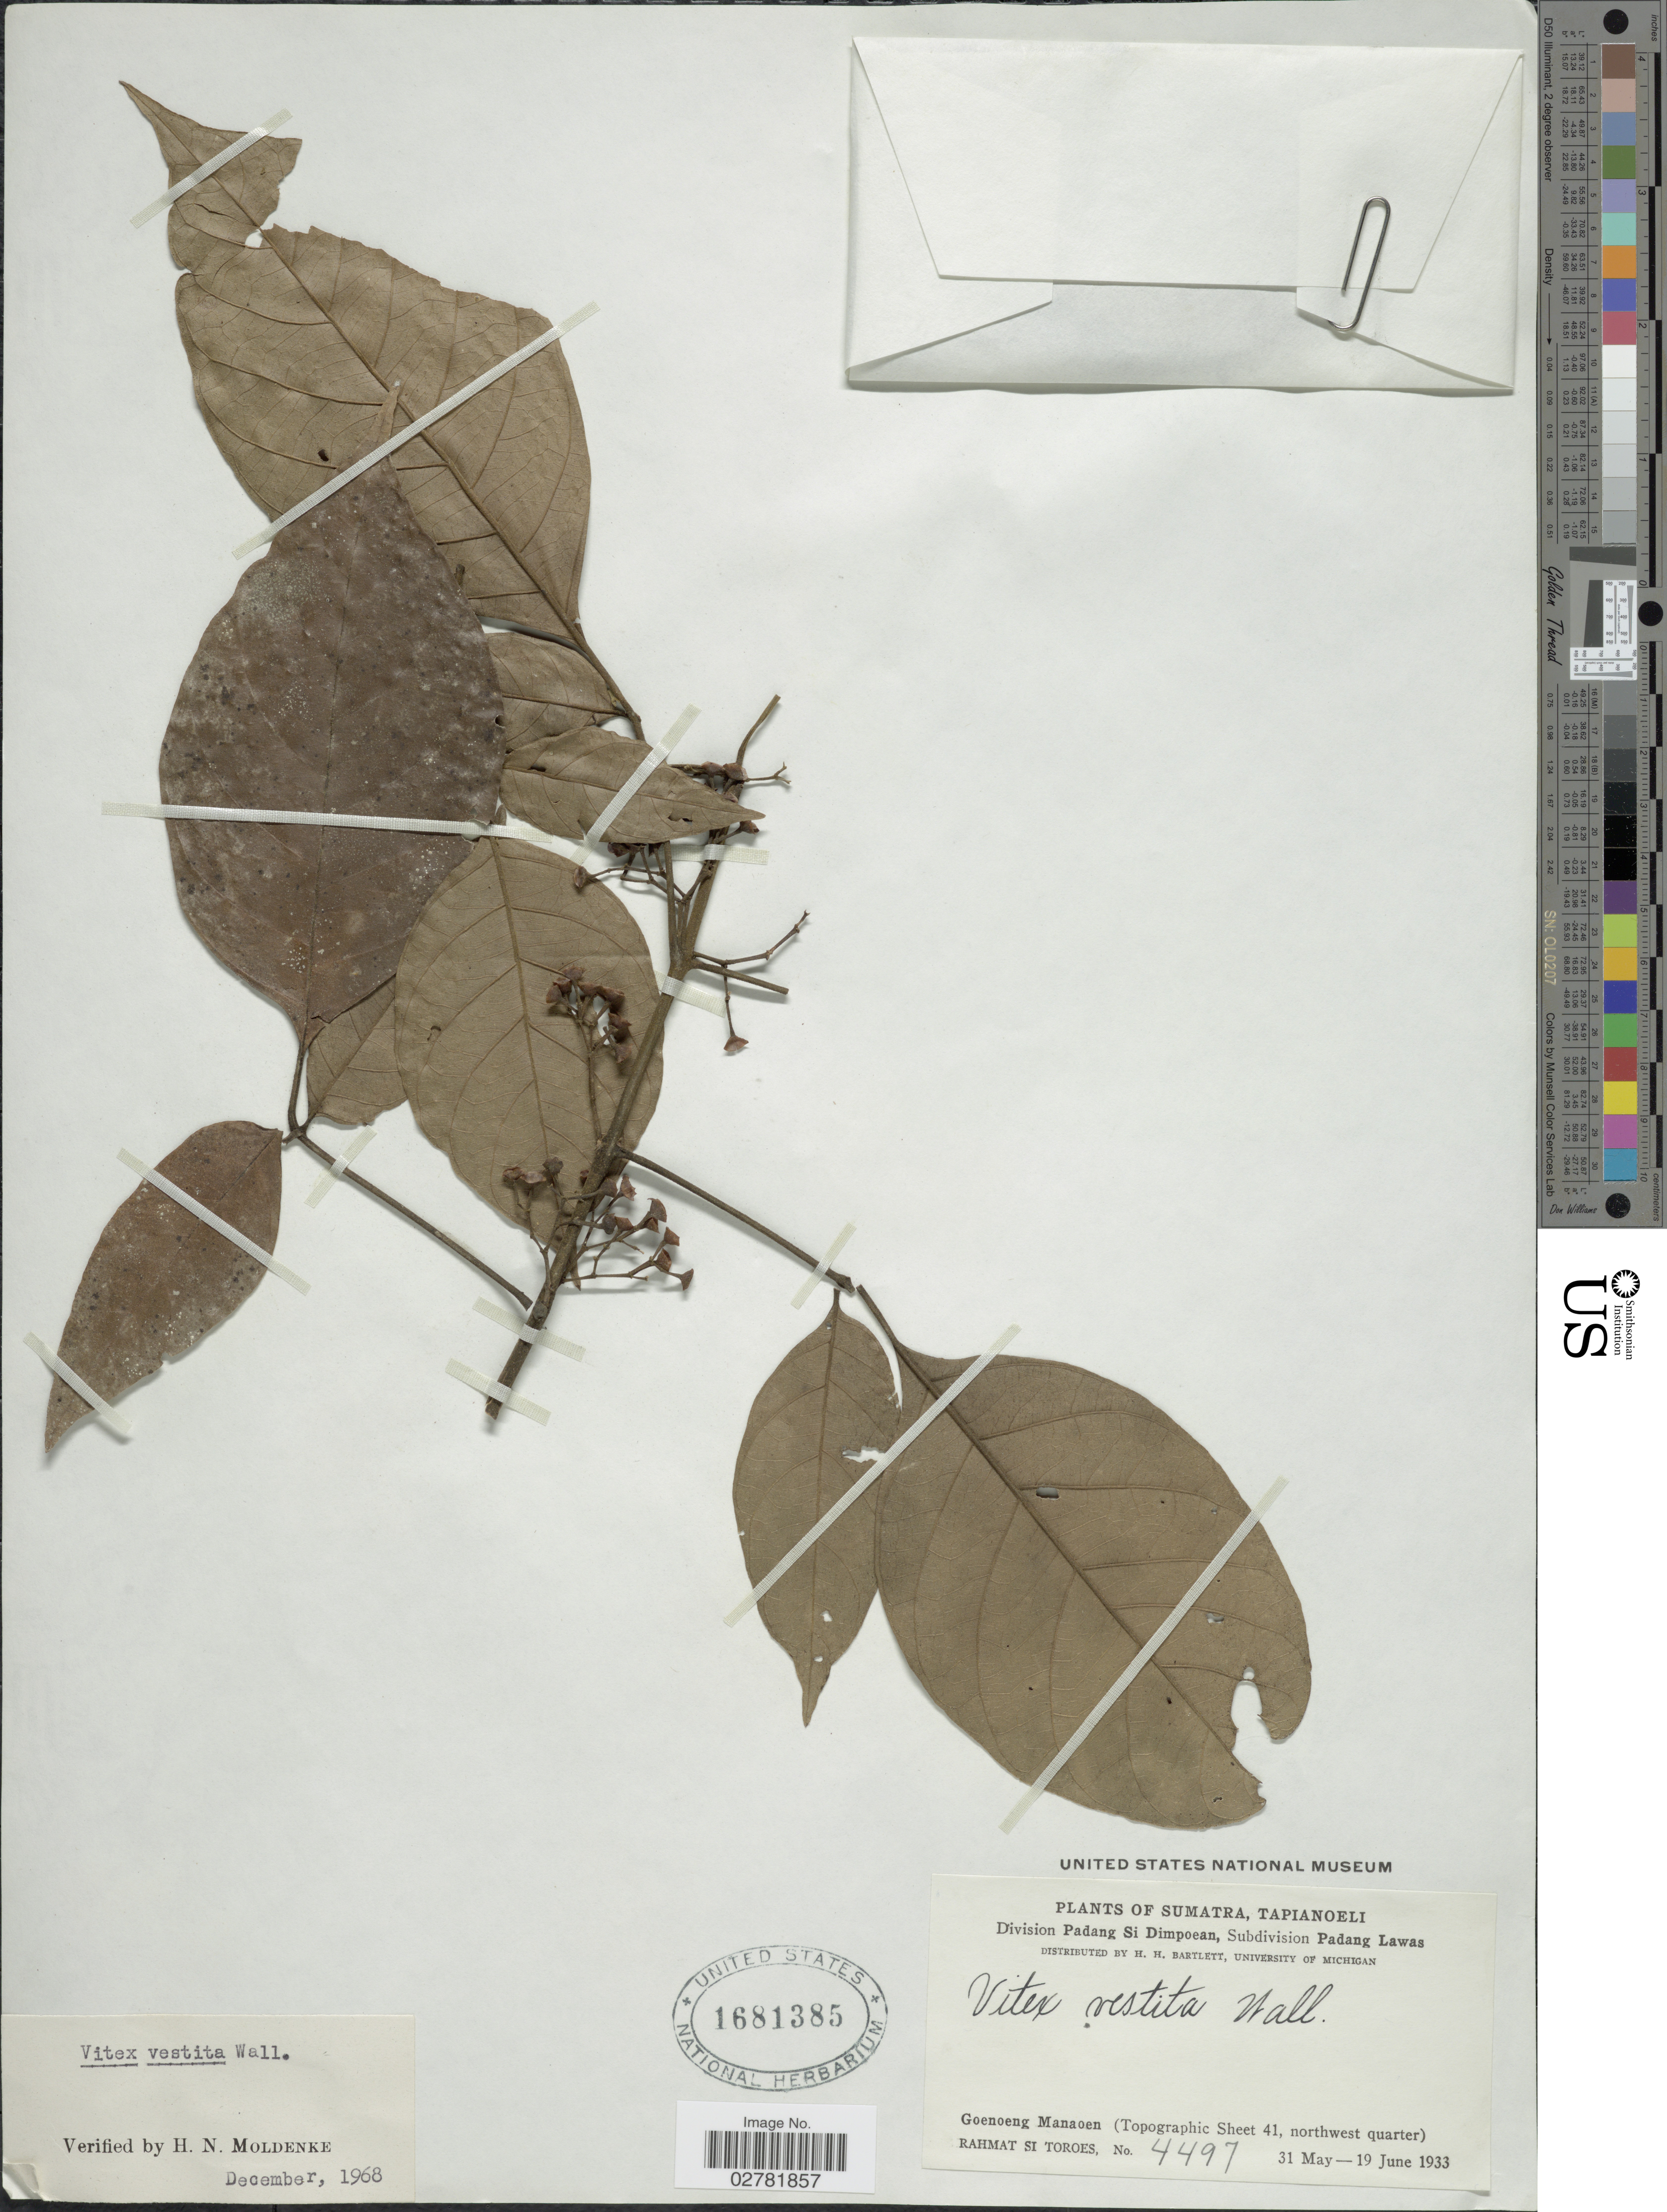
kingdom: Plantae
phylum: Tracheophyta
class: Magnoliopsida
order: Lamiales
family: Lamiaceae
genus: Vitex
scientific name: Vitex vestita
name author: Wall. ex Walp.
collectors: Rahmat Si Boeea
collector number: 4497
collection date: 1933-05-31/1933-06-19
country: Indonesia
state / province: Sumatra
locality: Tapianoeli. Division Padang Si Dimpoean, Subdivision Padang Lawas. Goenoeng Manaoen (Topographic Sheet 41, northwest quarter).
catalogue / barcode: US 1681385